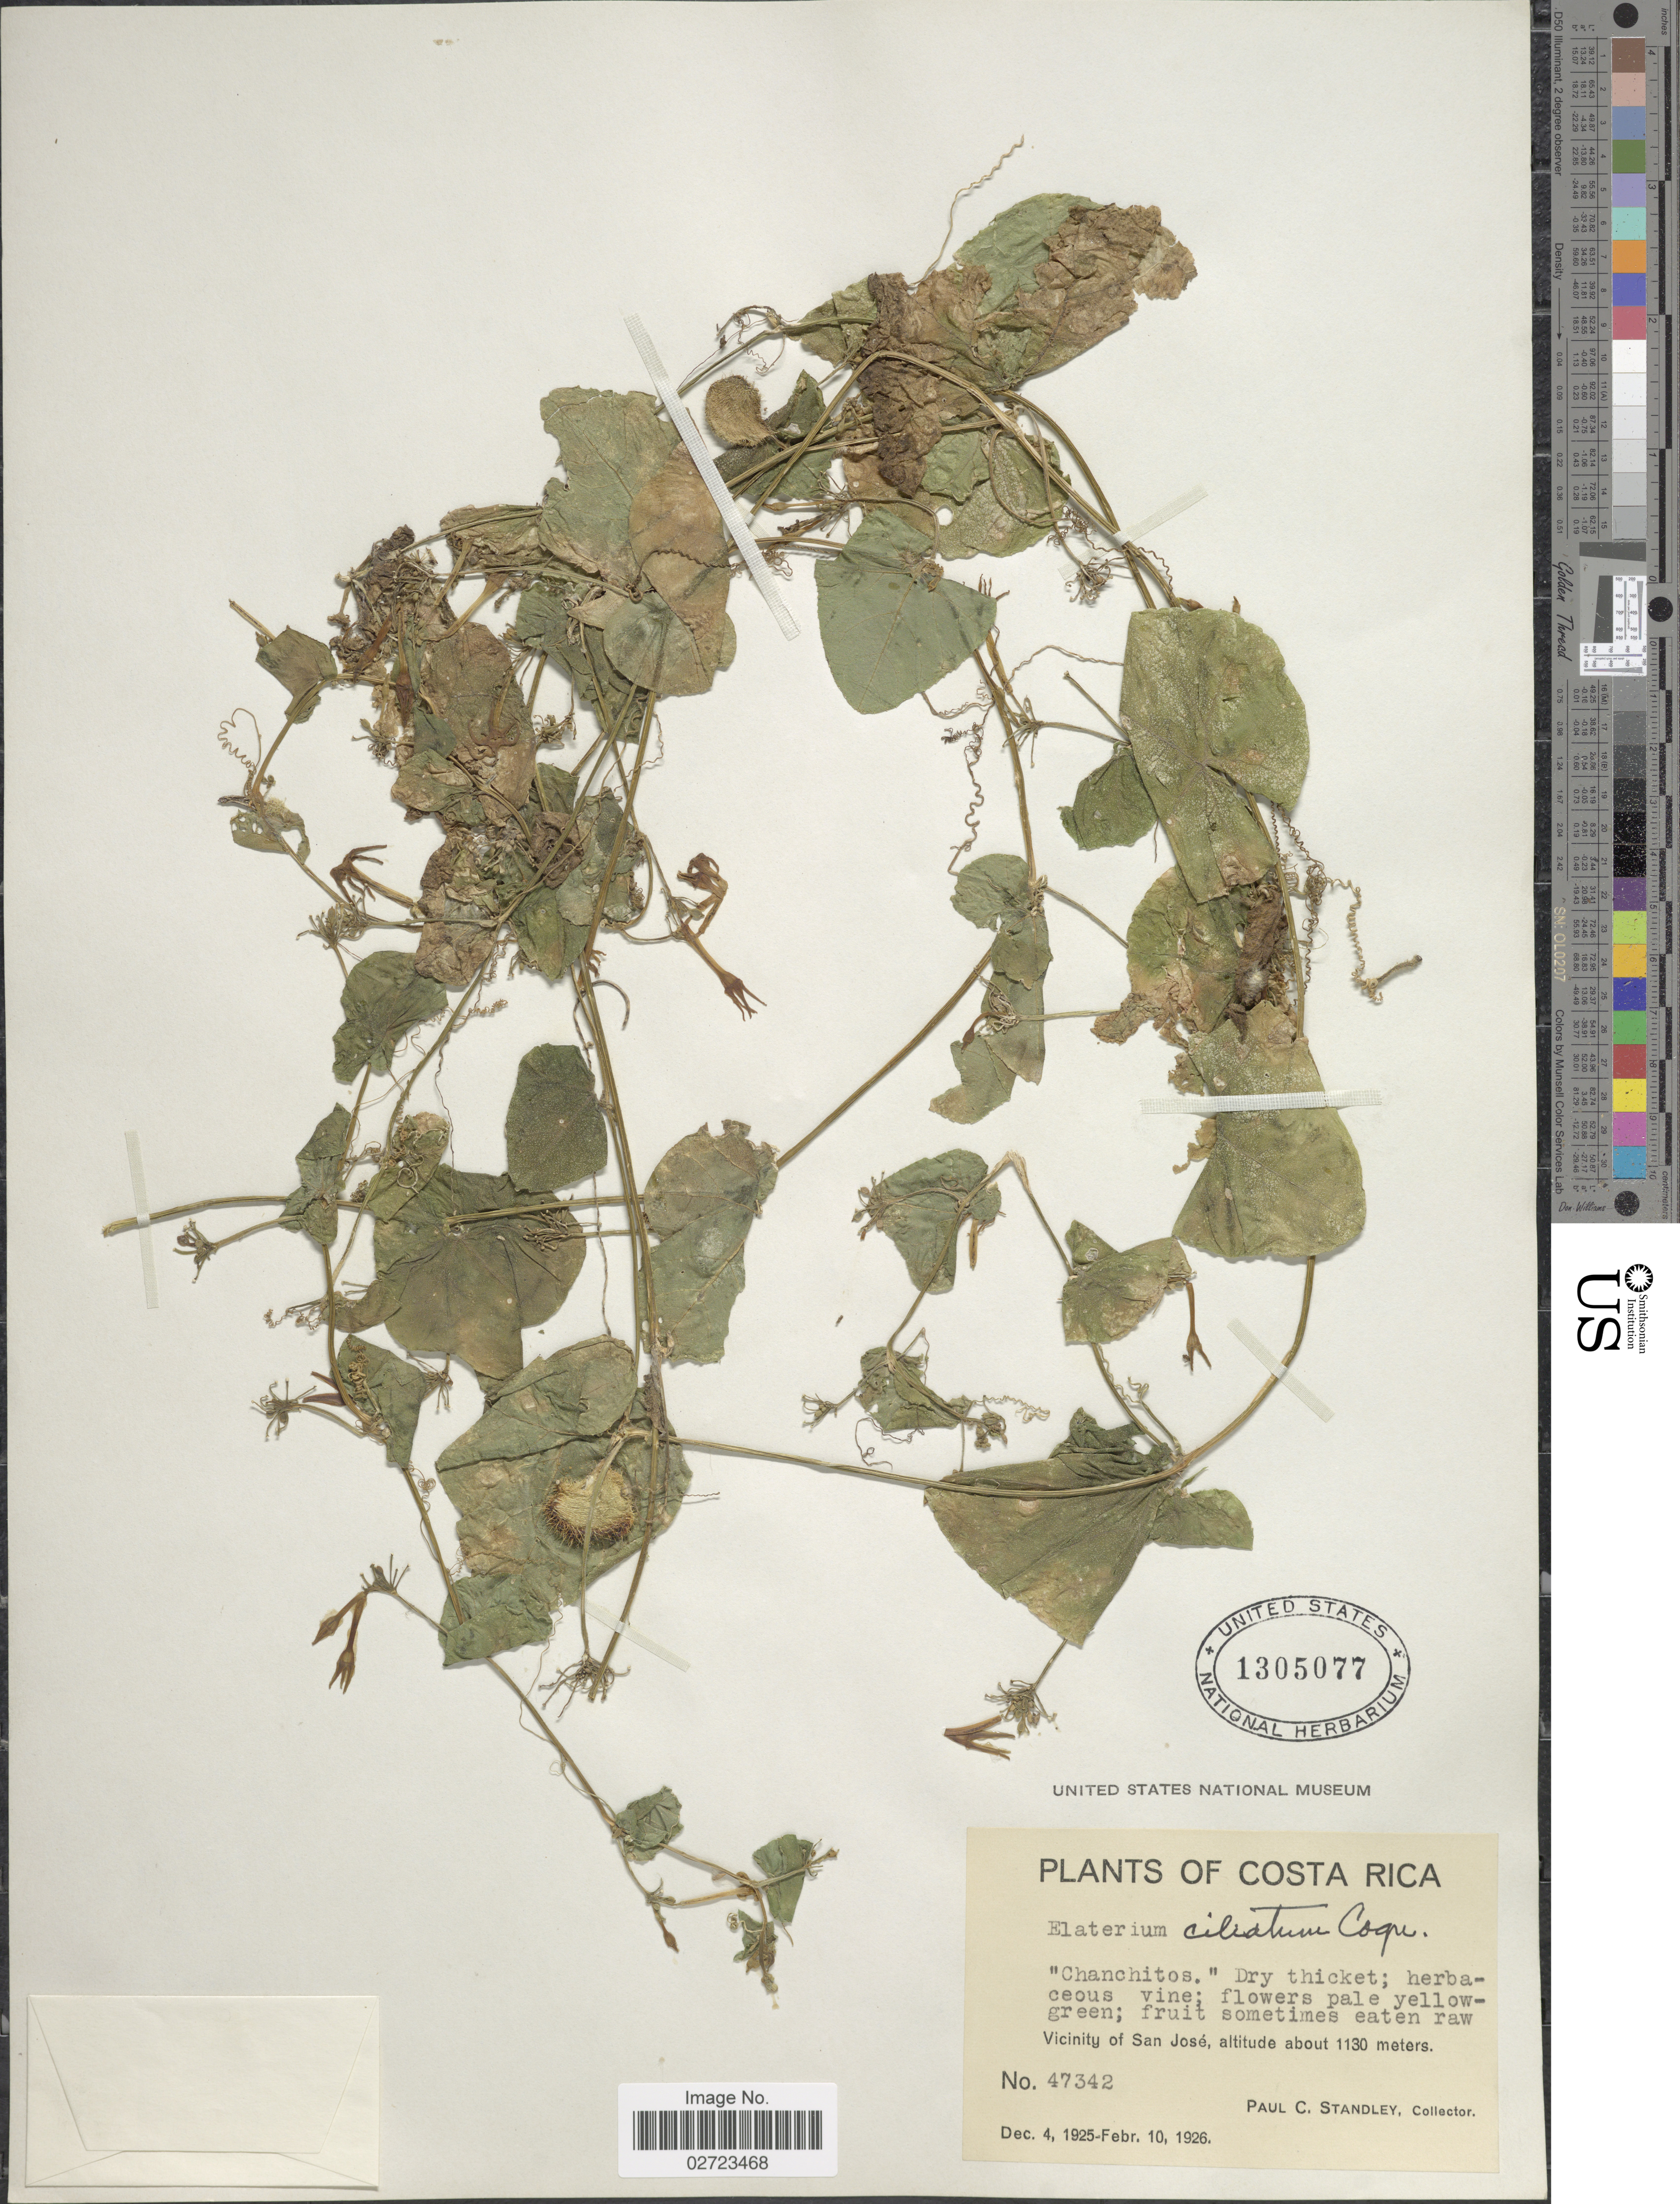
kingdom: Plantae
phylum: Tracheophyta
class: Magnoliopsida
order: Cucurbitales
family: Cucurbitaceae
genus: Cyclanthera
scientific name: Cyclanthera carthagenensis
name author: (Jacq.) H. Schaef. & S.S. Renner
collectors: P. C. Standley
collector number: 47342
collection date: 1925-12-04/1926-02-10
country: Costa Rica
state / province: San José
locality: Vicinity of San Jose.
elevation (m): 1130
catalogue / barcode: US 1305077